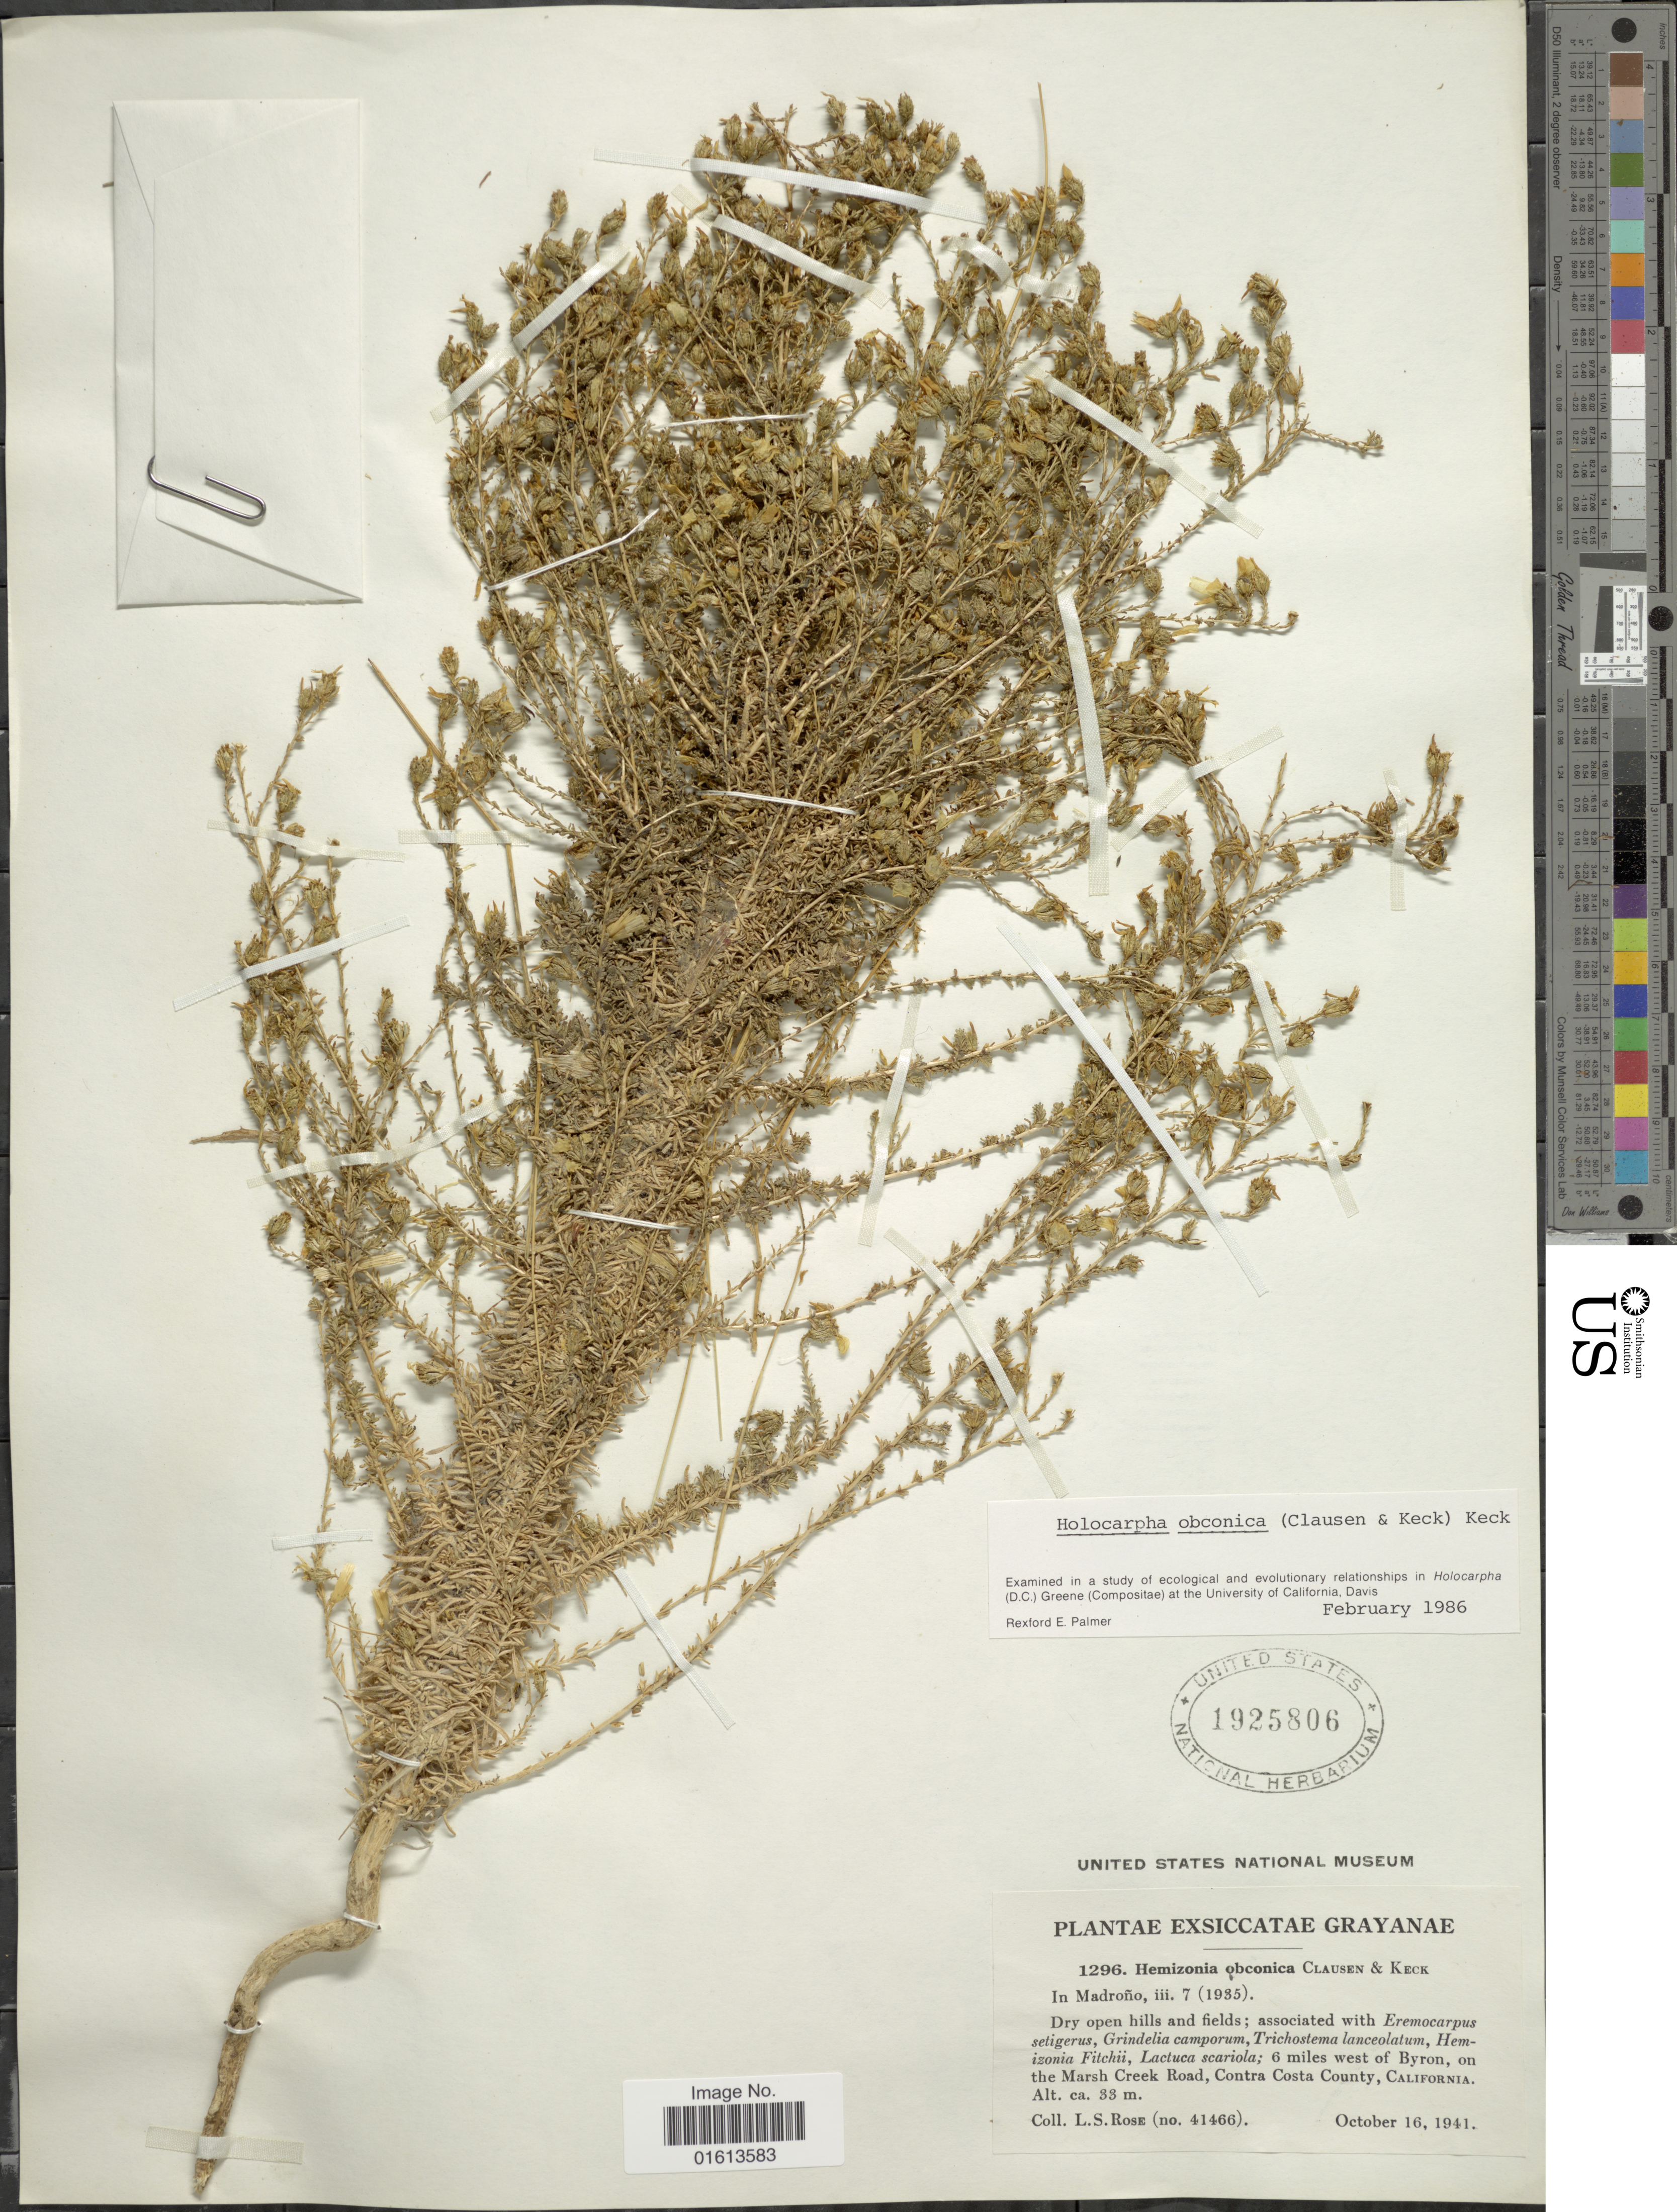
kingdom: Plantae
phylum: Tracheophyta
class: Magnoliopsida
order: Asterales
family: Asteraceae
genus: Holocarpha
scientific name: Holocarpha obconica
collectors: L. S. Rose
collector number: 41466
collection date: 1941-10-16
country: United States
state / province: California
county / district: Contra Costa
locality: Grayanae, Dry open hills and fields. 6 miles west of Byron, on the Marsh Creek Road, Contra Costa County, California.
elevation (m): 33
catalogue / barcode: US 1925806